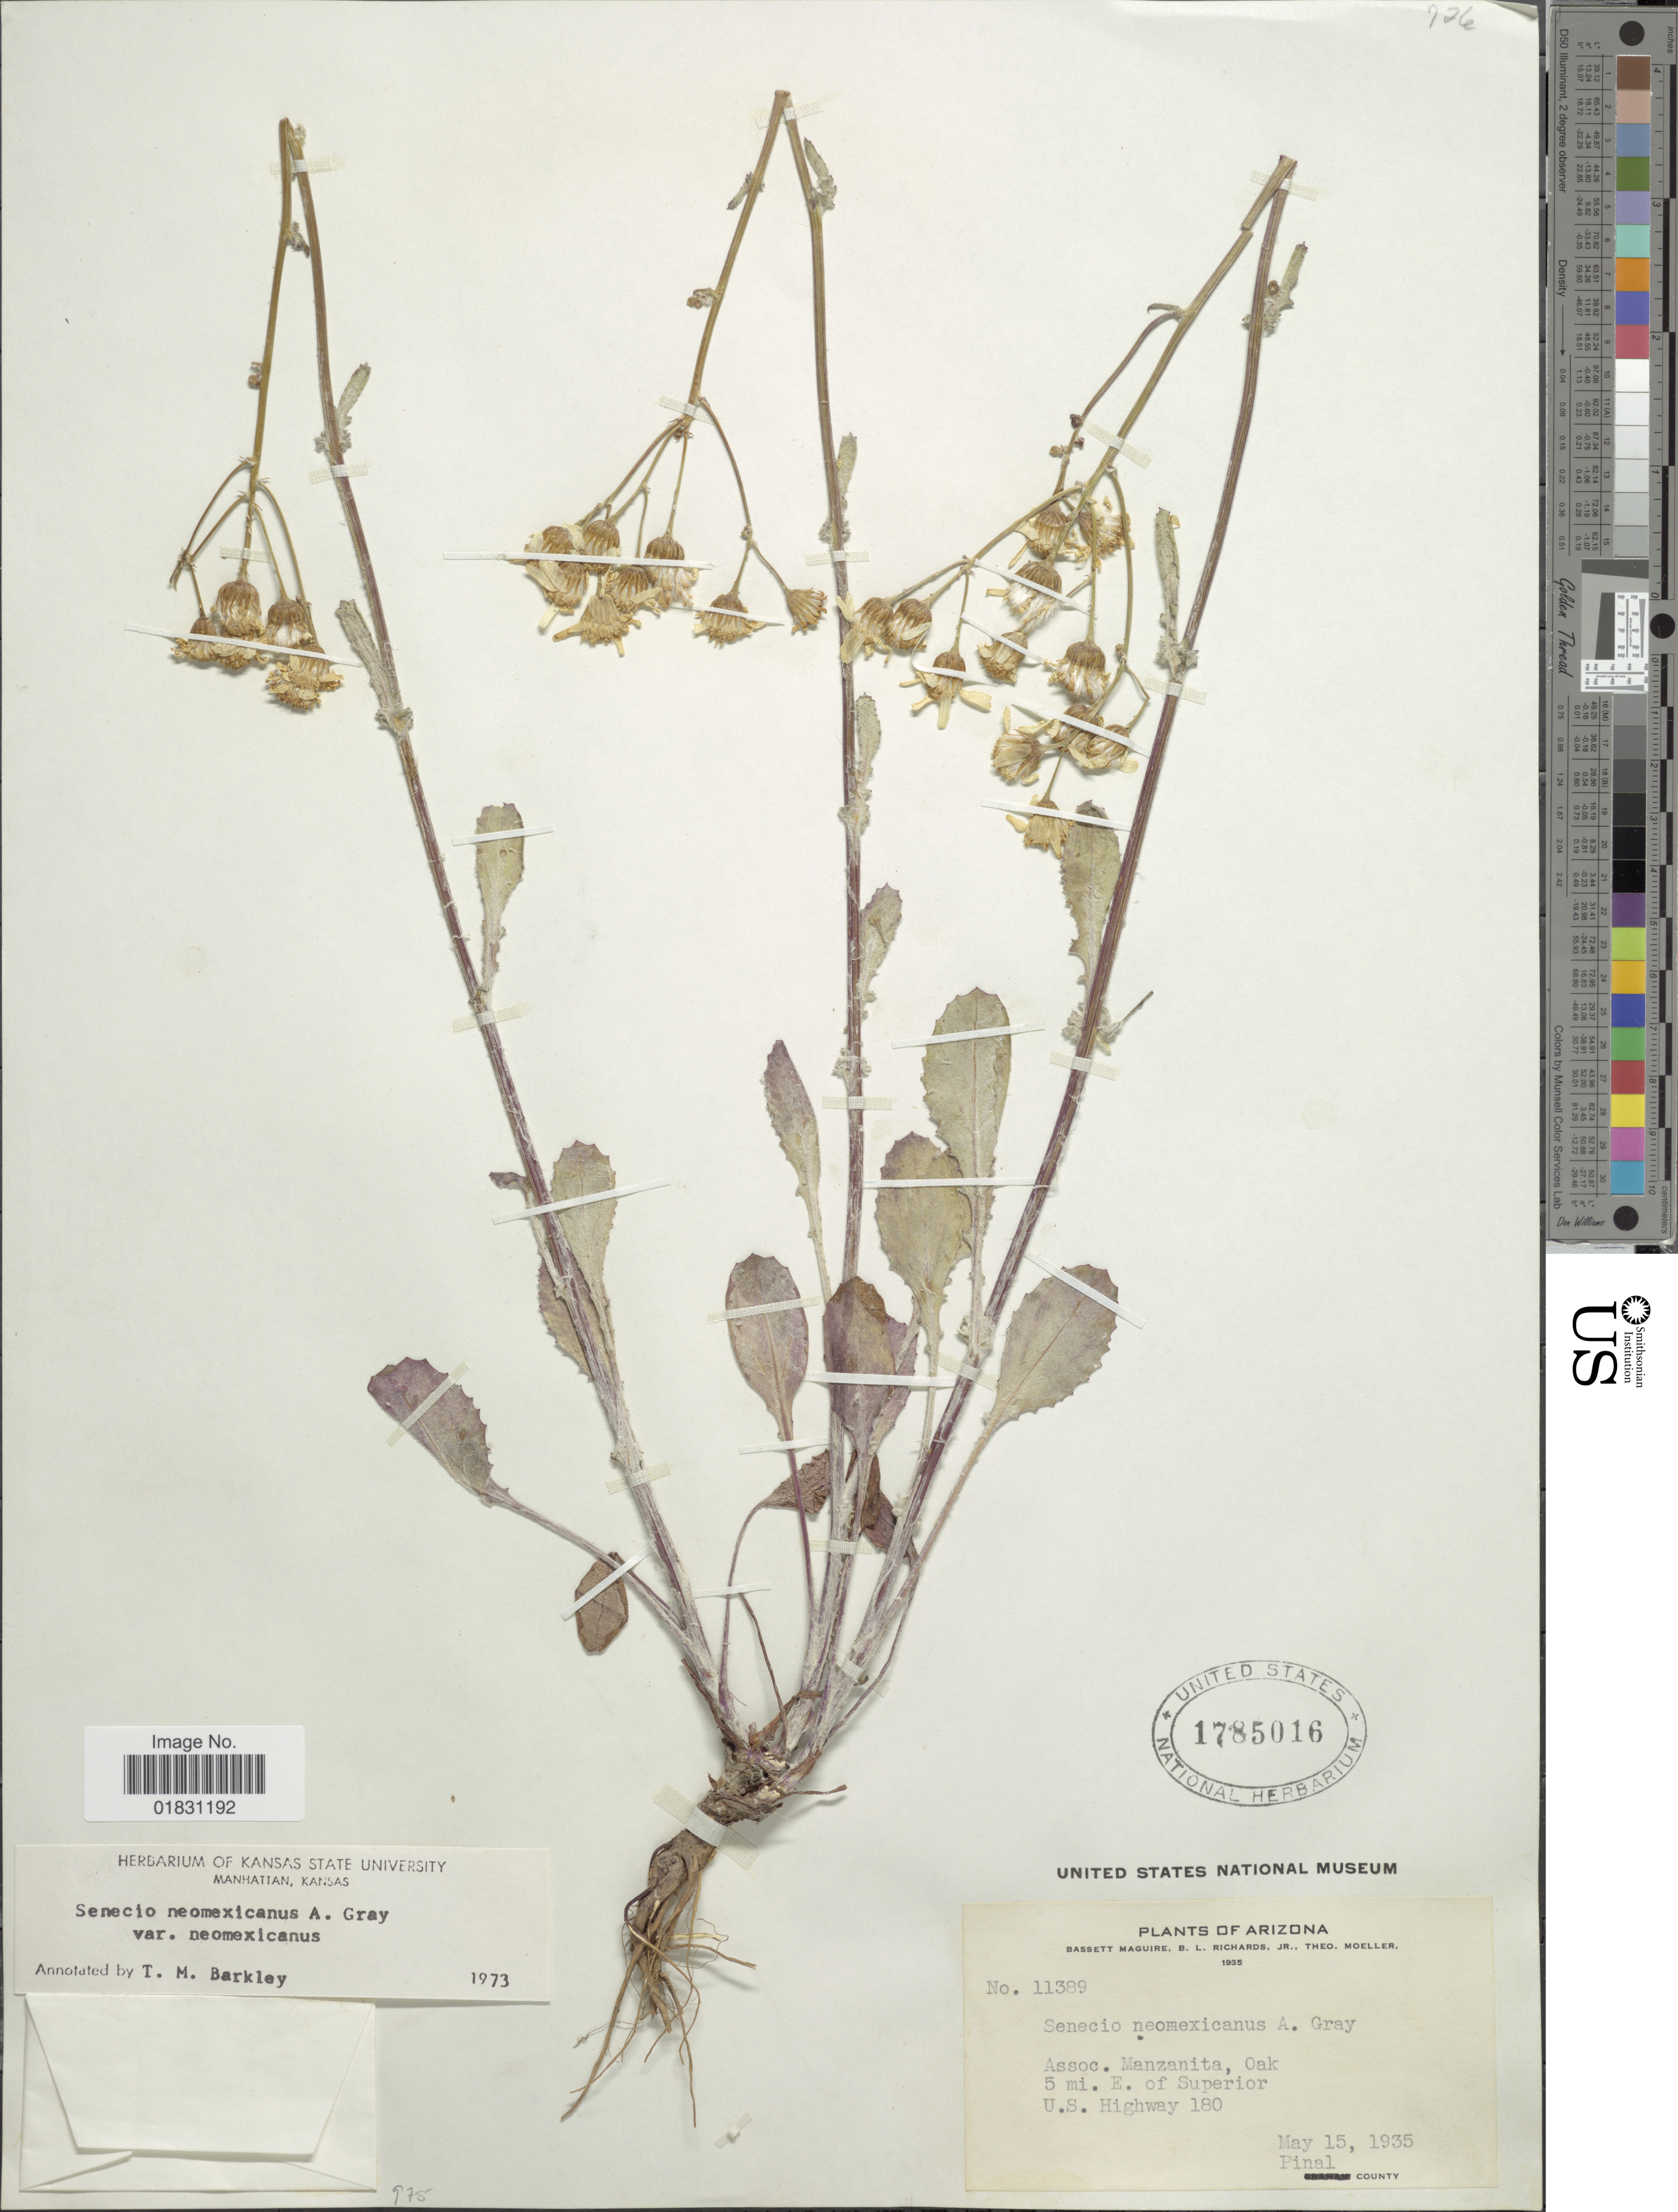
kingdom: Plantae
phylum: Tracheophyta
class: Magnoliopsida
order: Asterales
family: Asteraceae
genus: Packera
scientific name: Packera neomexicana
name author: (A. Gray) W.A. Weber & Á. Löve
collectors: B. Maguire, B. Richards & T. Moeller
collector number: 11389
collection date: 1935-05-15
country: United States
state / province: Arizona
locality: Assoc. Manzanita, Oak 5 mi. E. of Superior, U. S. Highway 180, Pinal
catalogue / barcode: US 1785016